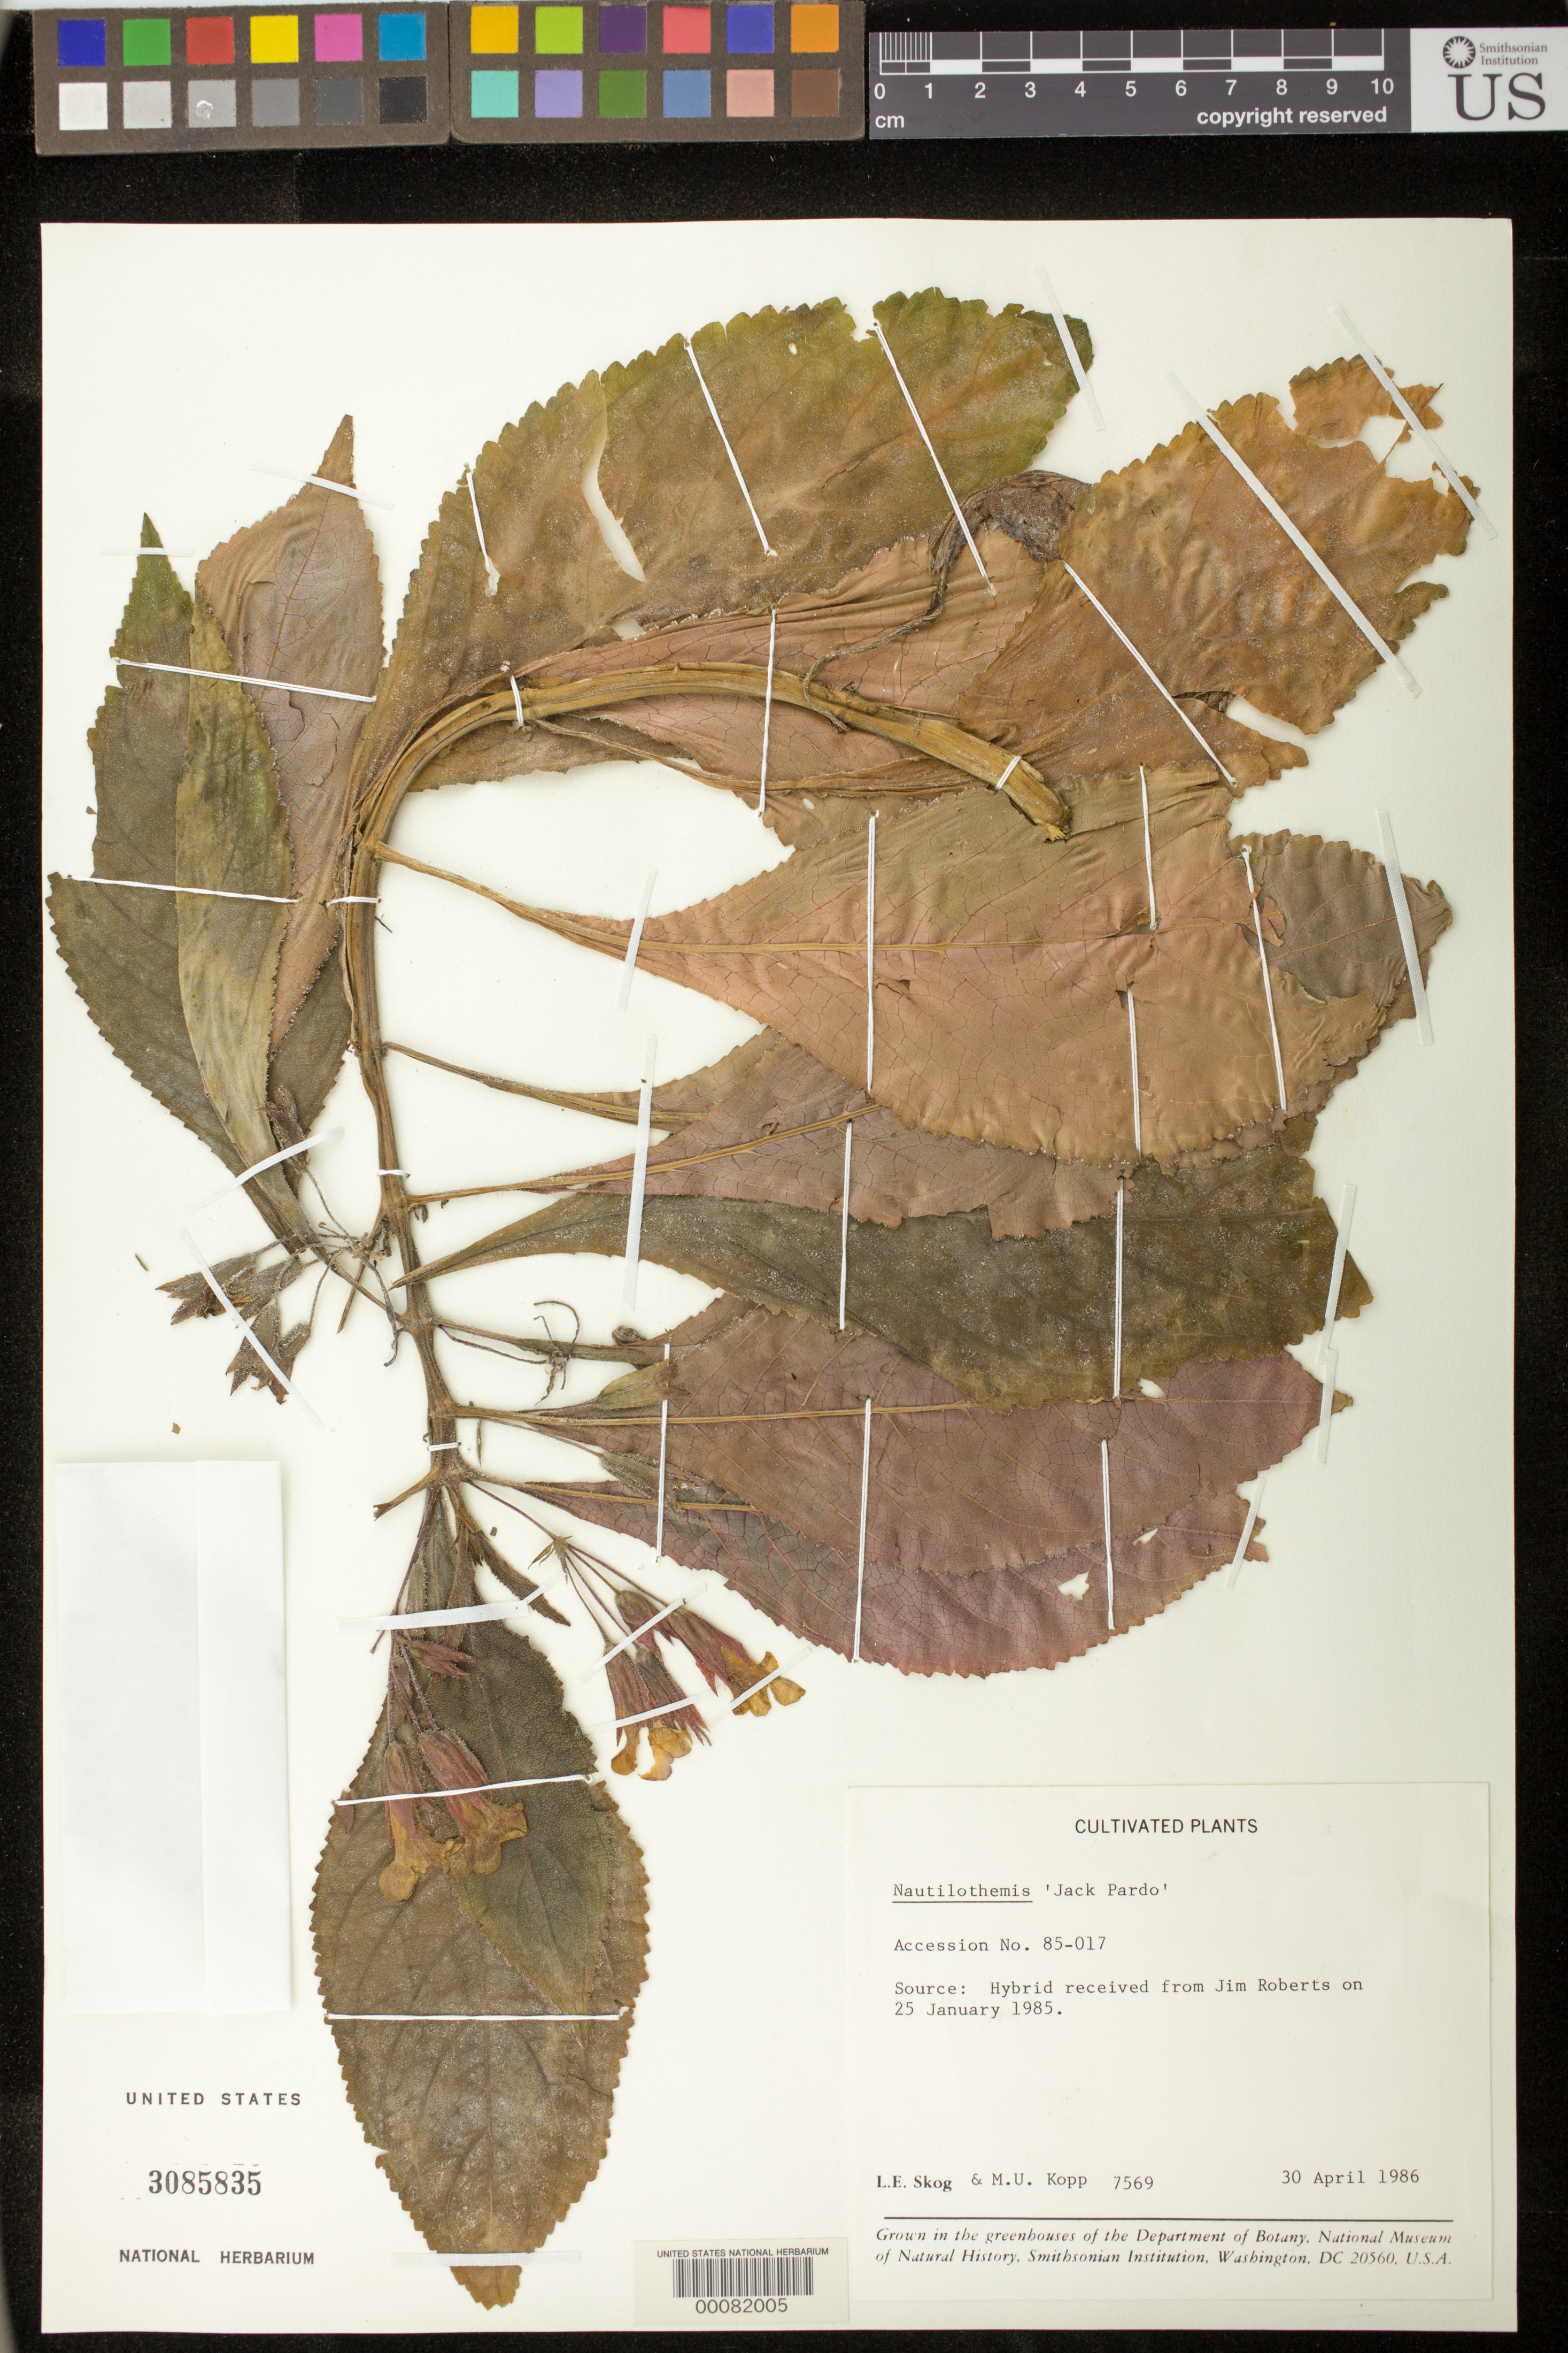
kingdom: Plantae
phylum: Tracheophyta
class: Magnoliopsida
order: Lamiales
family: Gesneriaceae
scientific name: x Nautilothemis 'Jack Pardo'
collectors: L. E. Skog & M. U. Kopp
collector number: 7569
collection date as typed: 30 Apr 1986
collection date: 1986-04-30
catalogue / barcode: US 3085835